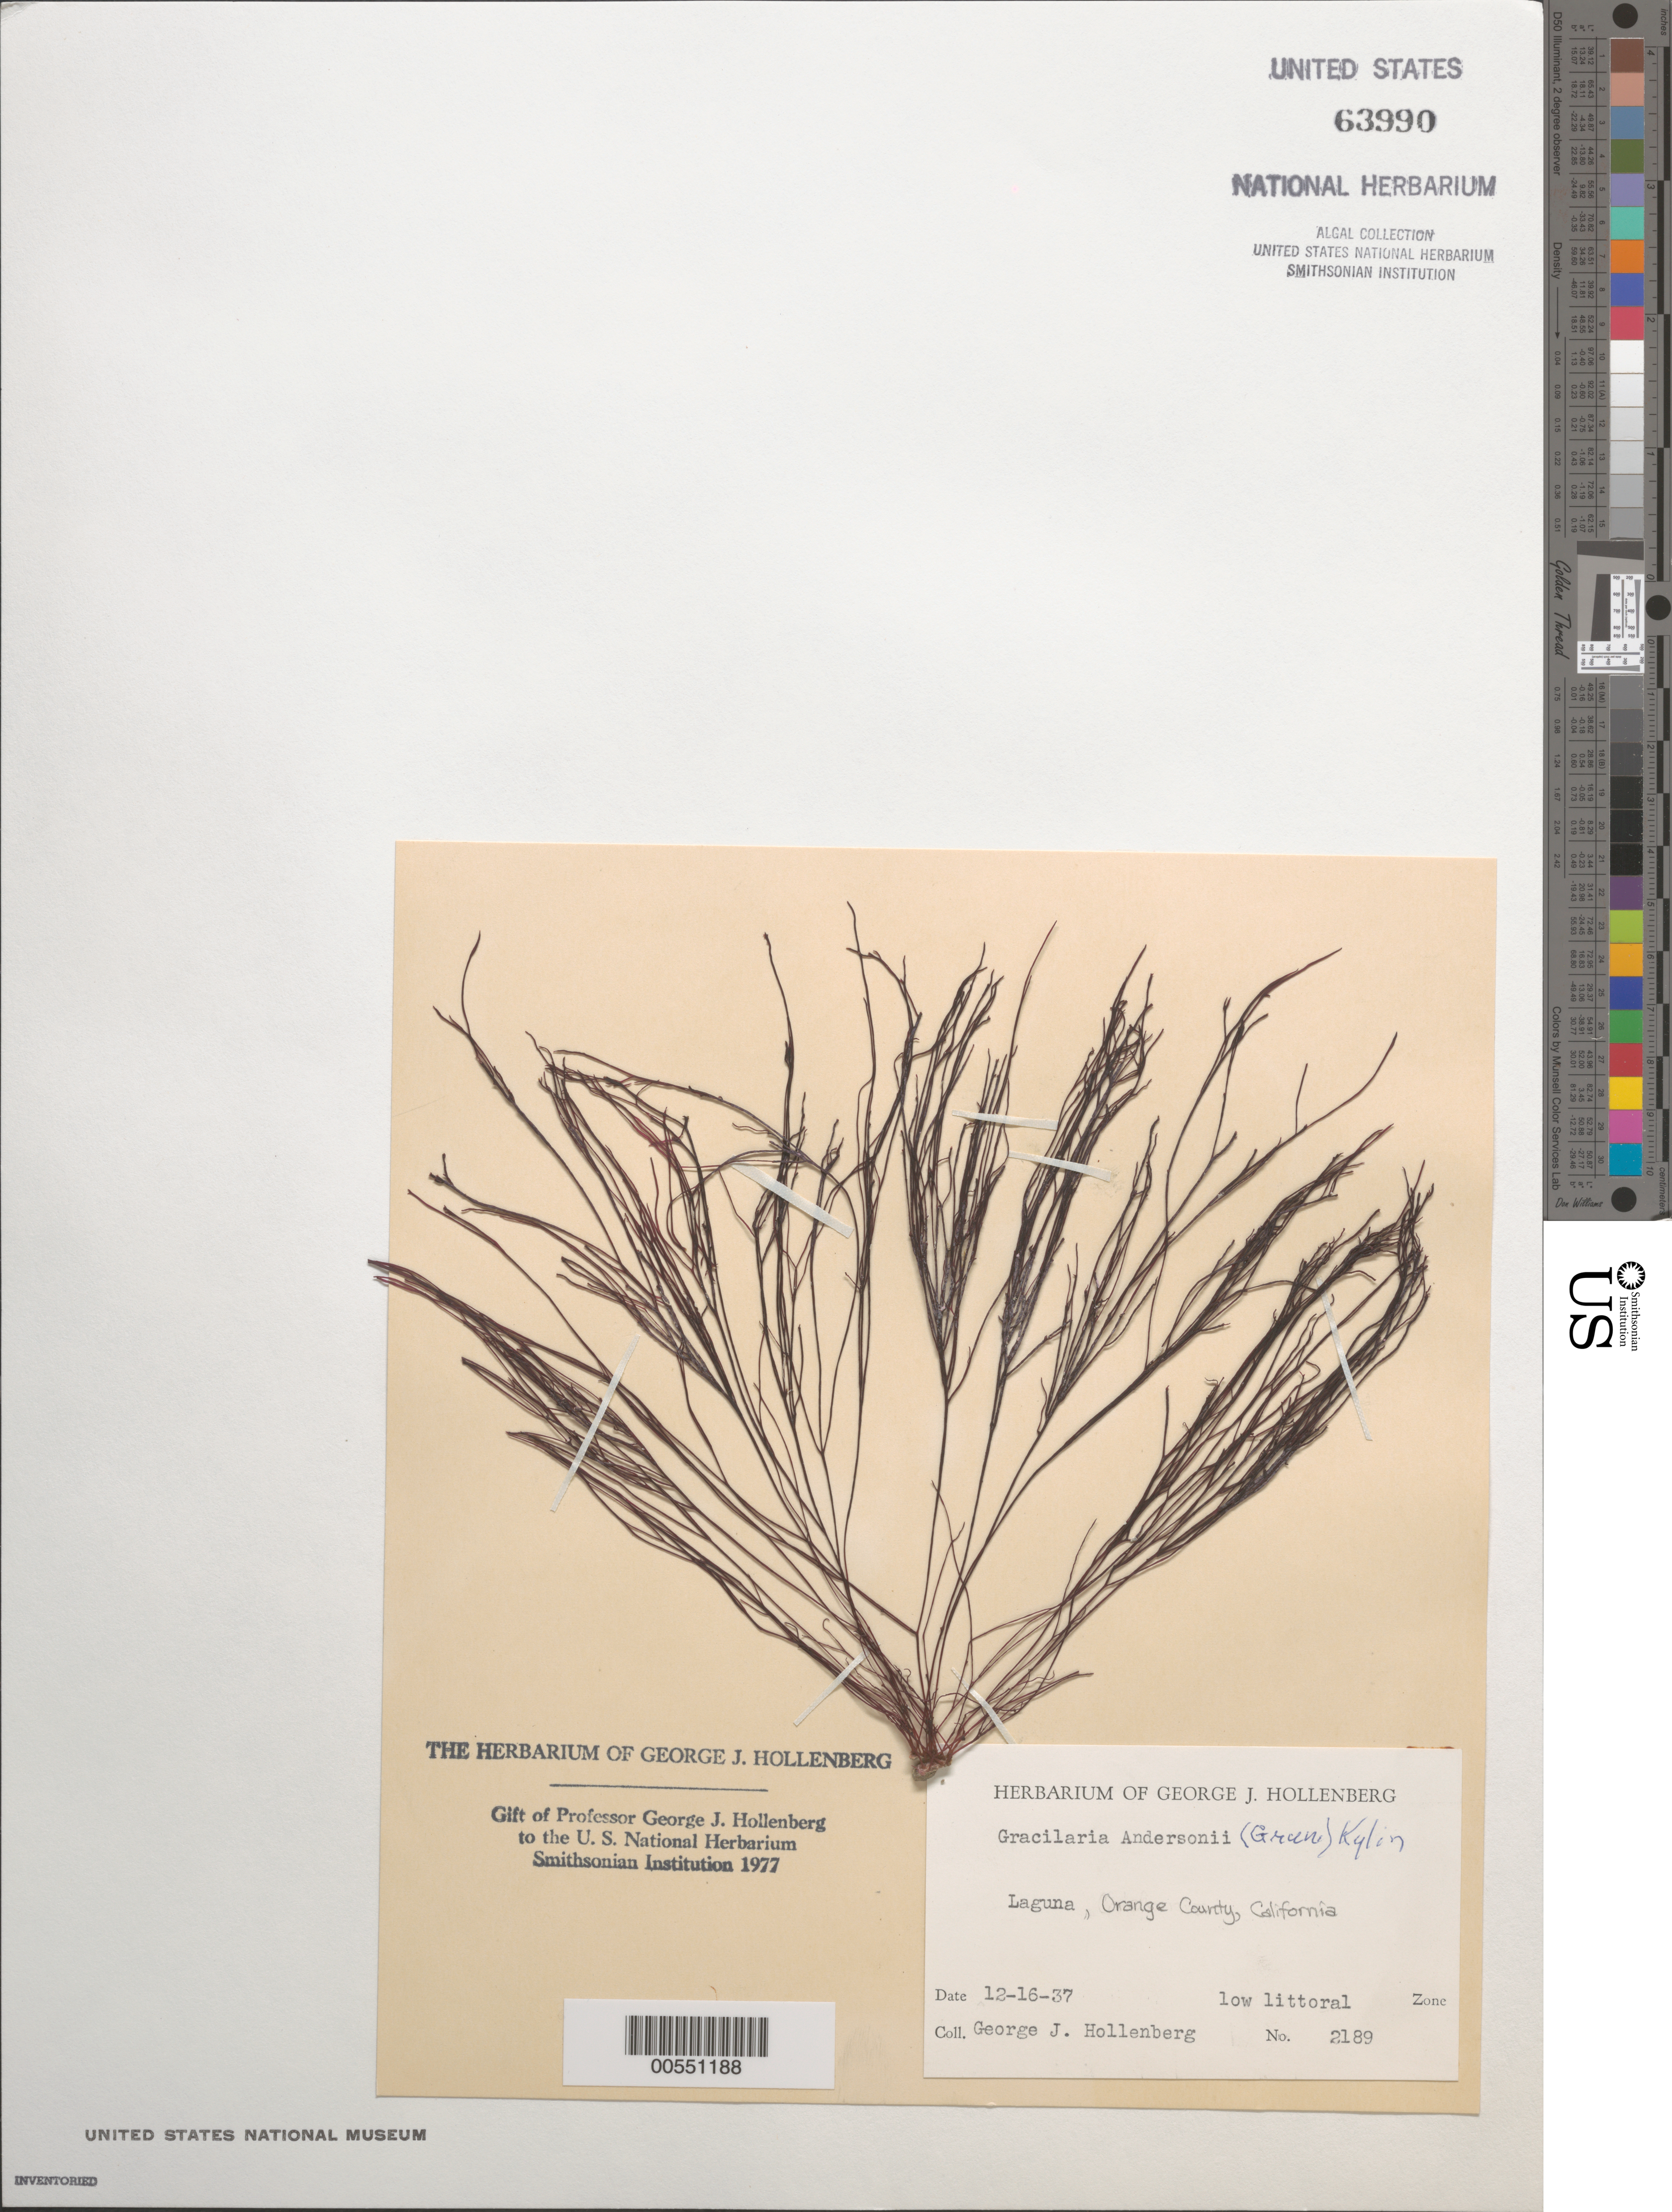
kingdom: Plantae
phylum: Rhodophyta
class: Florideophyceae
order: Gracilariales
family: Gracilariaceae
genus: Gracilariopsis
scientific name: Gracilariopsis andersonii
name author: (Grunow) E.Y. Dawson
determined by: Algae name updating Project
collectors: G. Hollenberg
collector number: GJH 2189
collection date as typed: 16 Dec 1937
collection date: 1937-12-16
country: United States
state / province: California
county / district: Orange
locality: Laguna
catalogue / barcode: US 63990